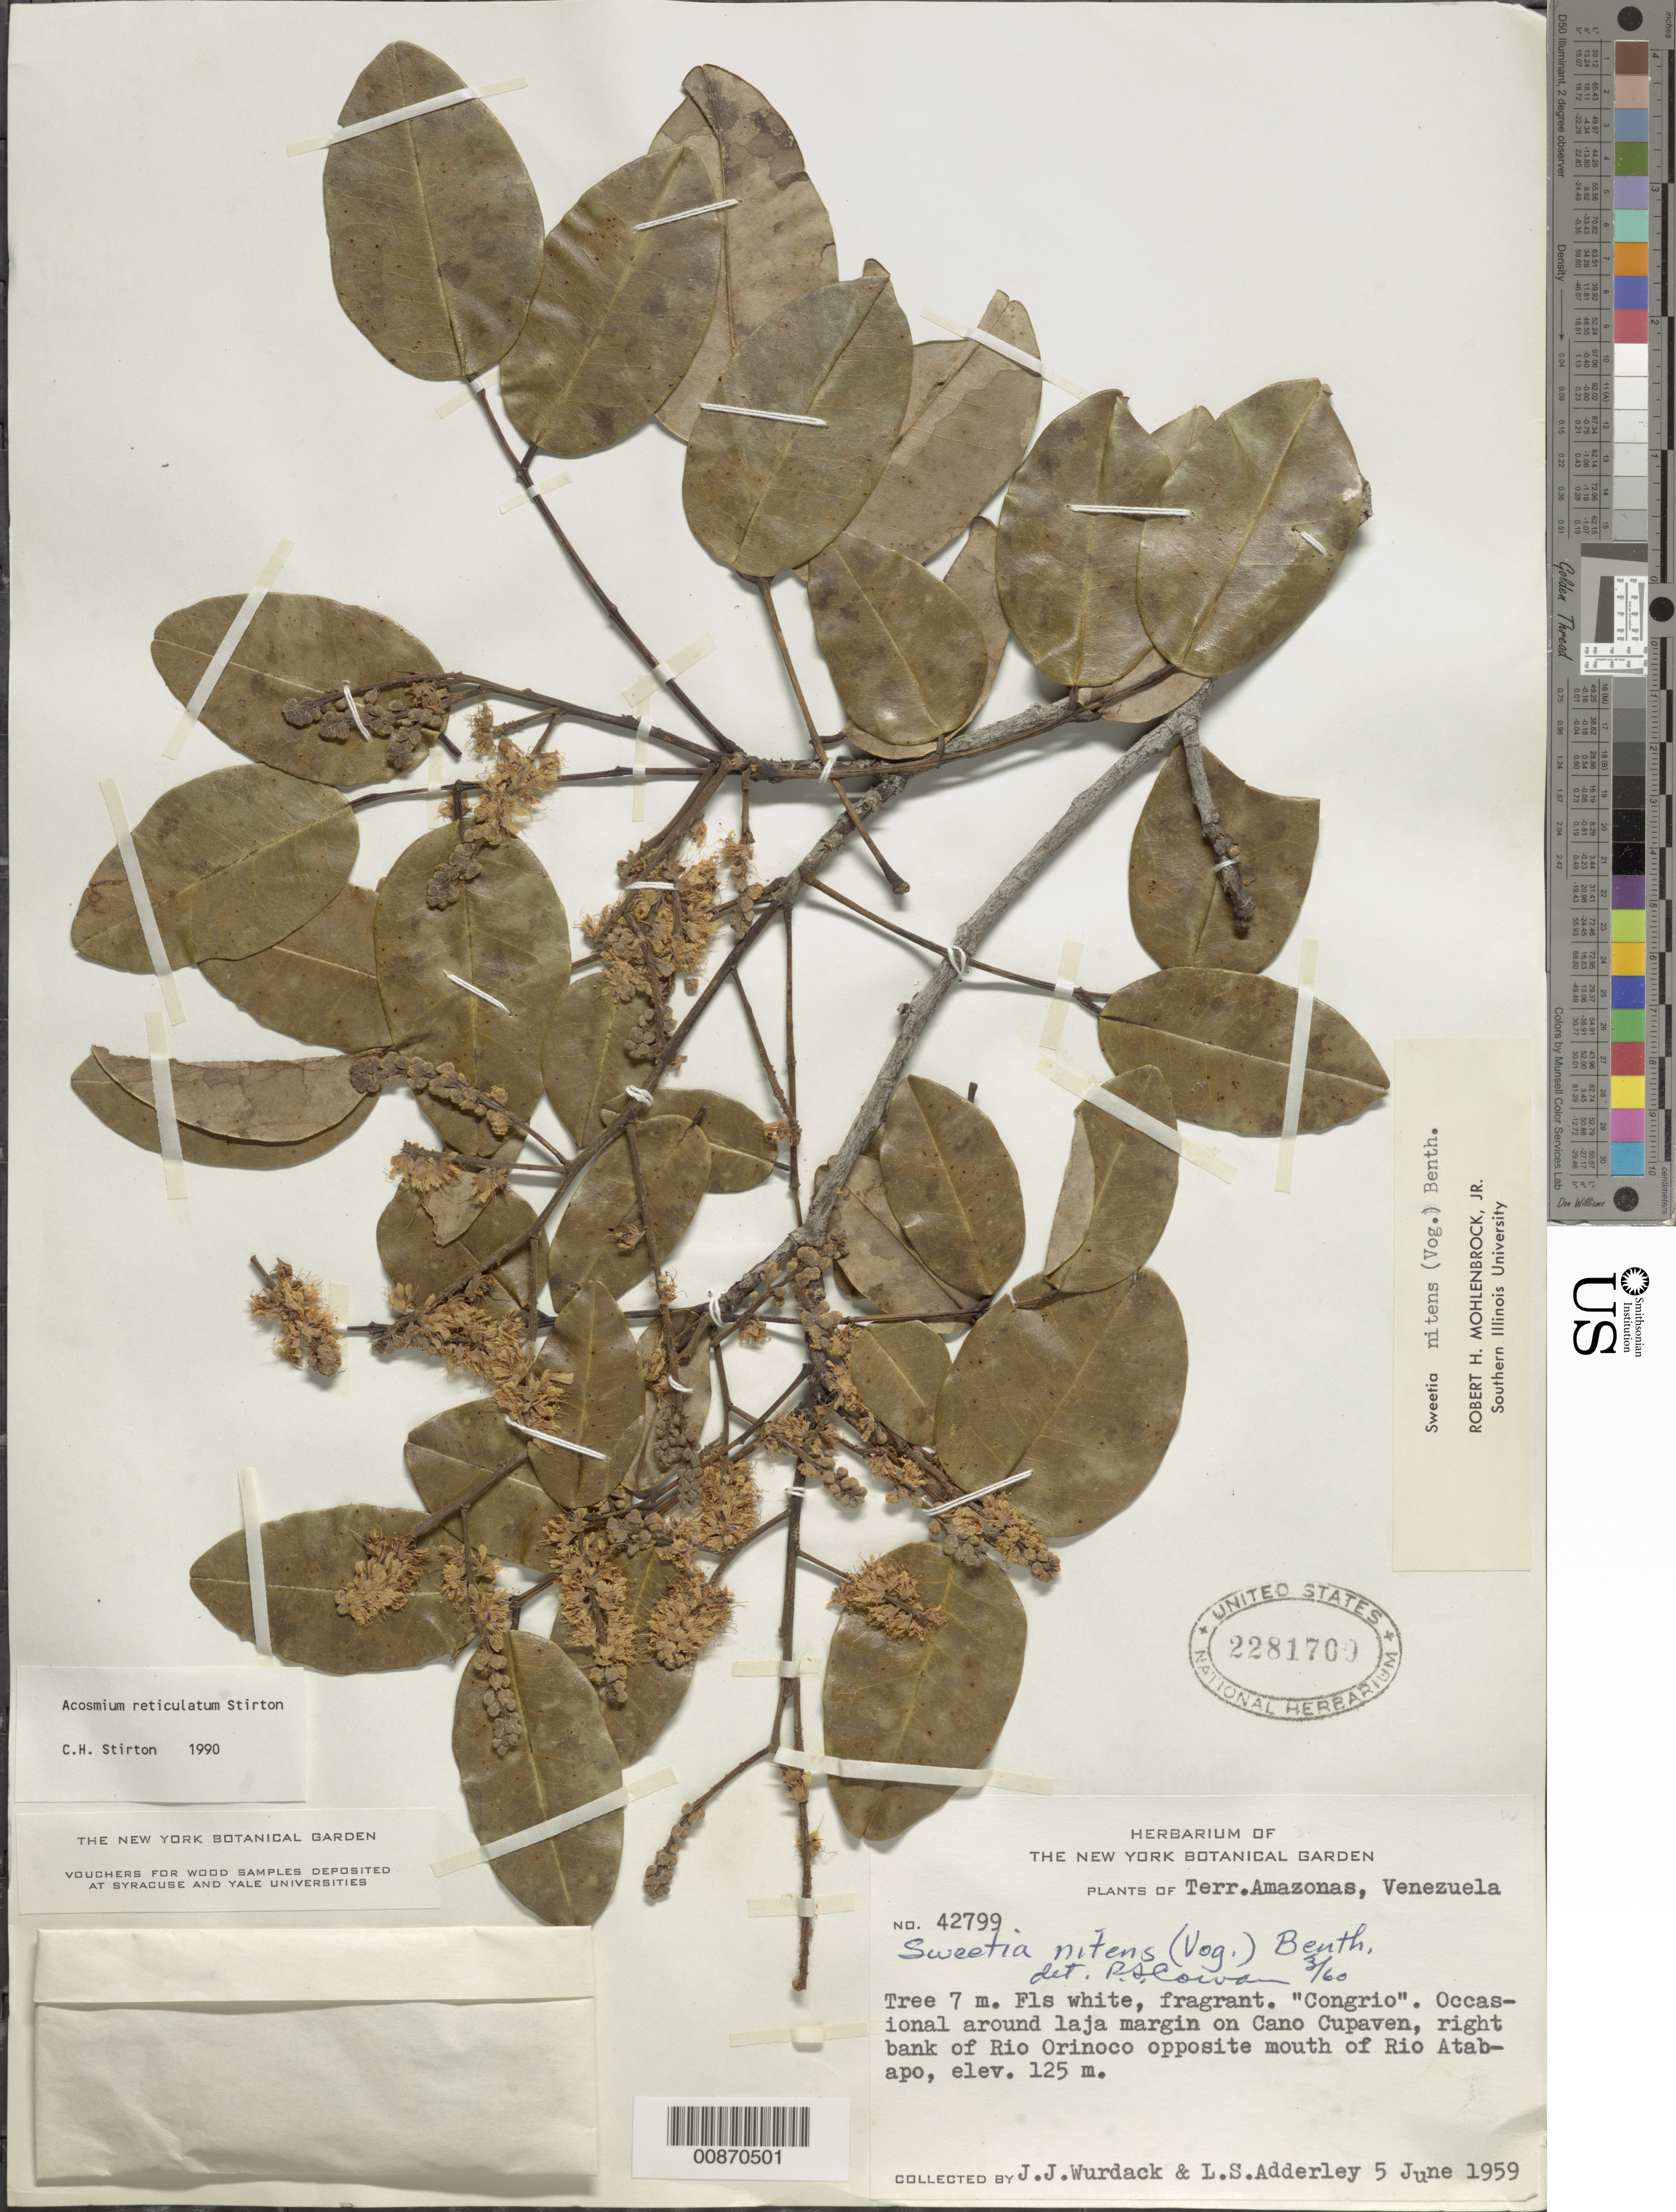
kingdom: Plantae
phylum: Tracheophyta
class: Magnoliopsida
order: Fabales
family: Fabaceae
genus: Acosmium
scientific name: Acosmium reticulatum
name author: Stirton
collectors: J. J. Wurdack & L. S. Adderley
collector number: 42799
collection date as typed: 5-Jun-59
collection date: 1959-06-05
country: Venezuela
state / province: Amazonas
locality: Caño Cupaven, right bank of Rio Orinoco opposite mouth of Rio Atabapo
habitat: Around laja margin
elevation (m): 125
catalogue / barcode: US 2281700